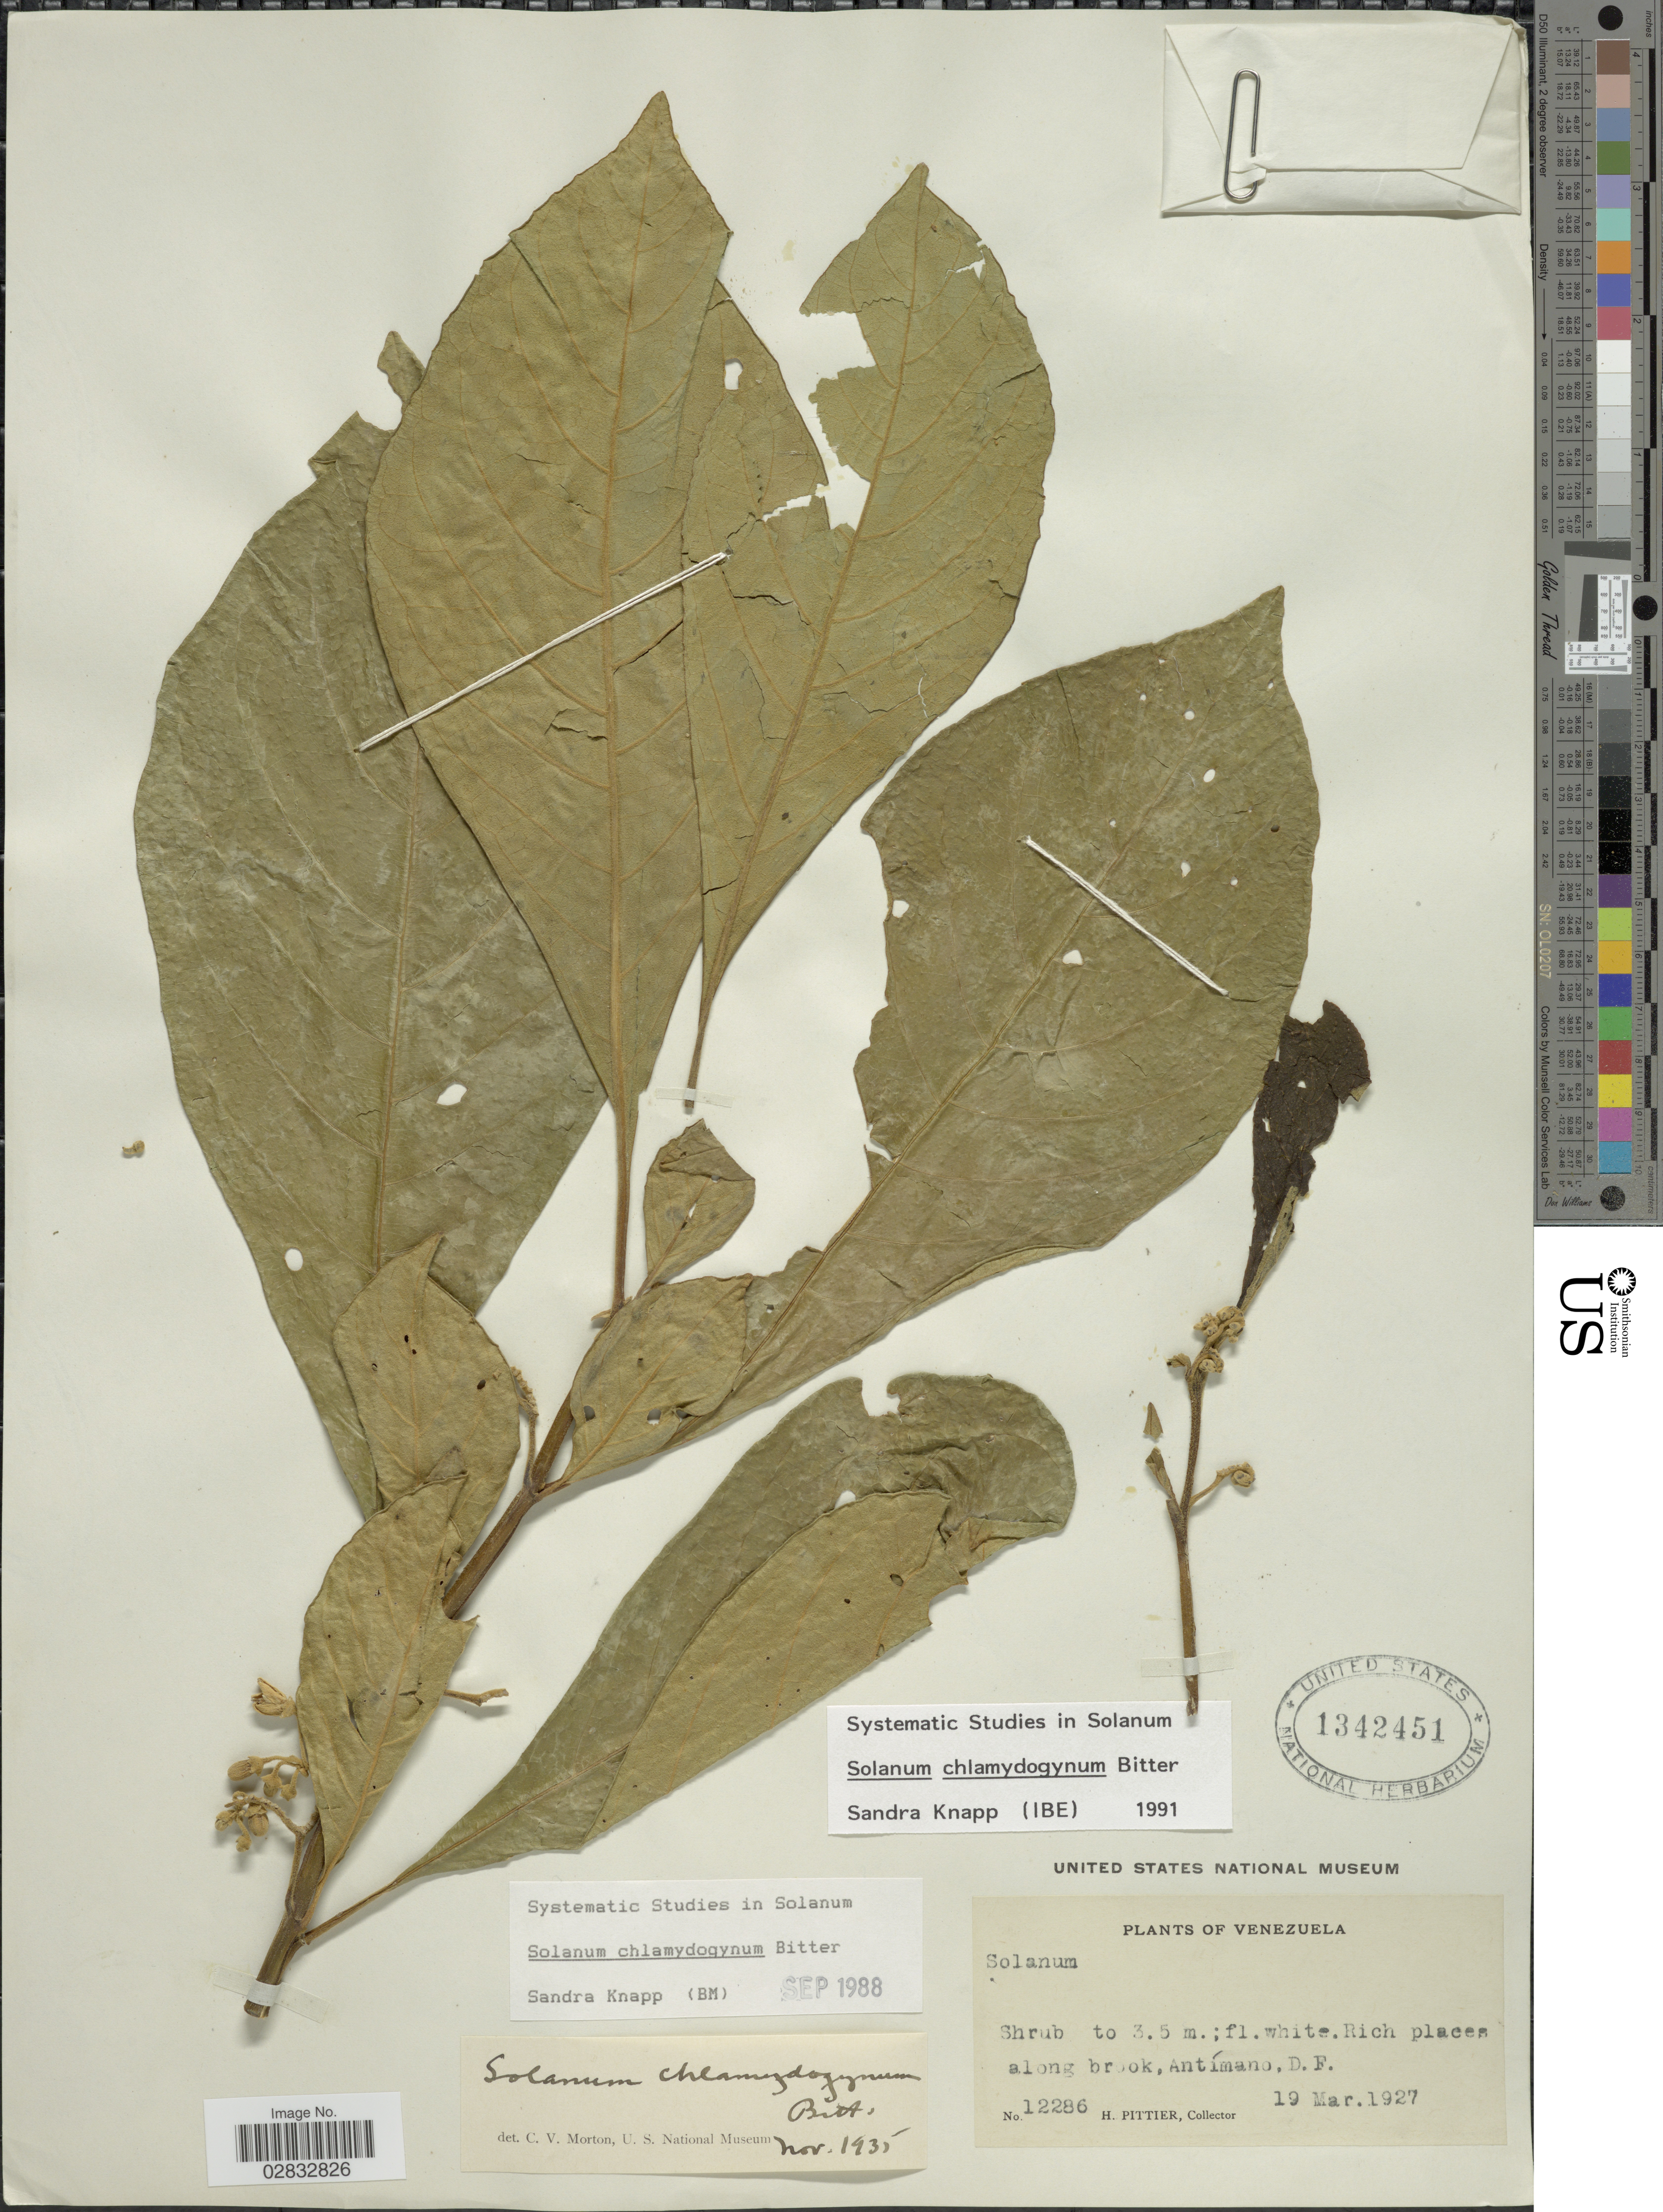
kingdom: Plantae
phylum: Tracheophyta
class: Magnoliopsida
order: Solanales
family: Solanaceae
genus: Solanum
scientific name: Solanum chlamydogynum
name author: Bitter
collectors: H. F. Pittier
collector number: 12286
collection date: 1927-03-19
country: Venezuela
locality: Rich places along brook, Antímano, D.F.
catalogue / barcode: US 1342451